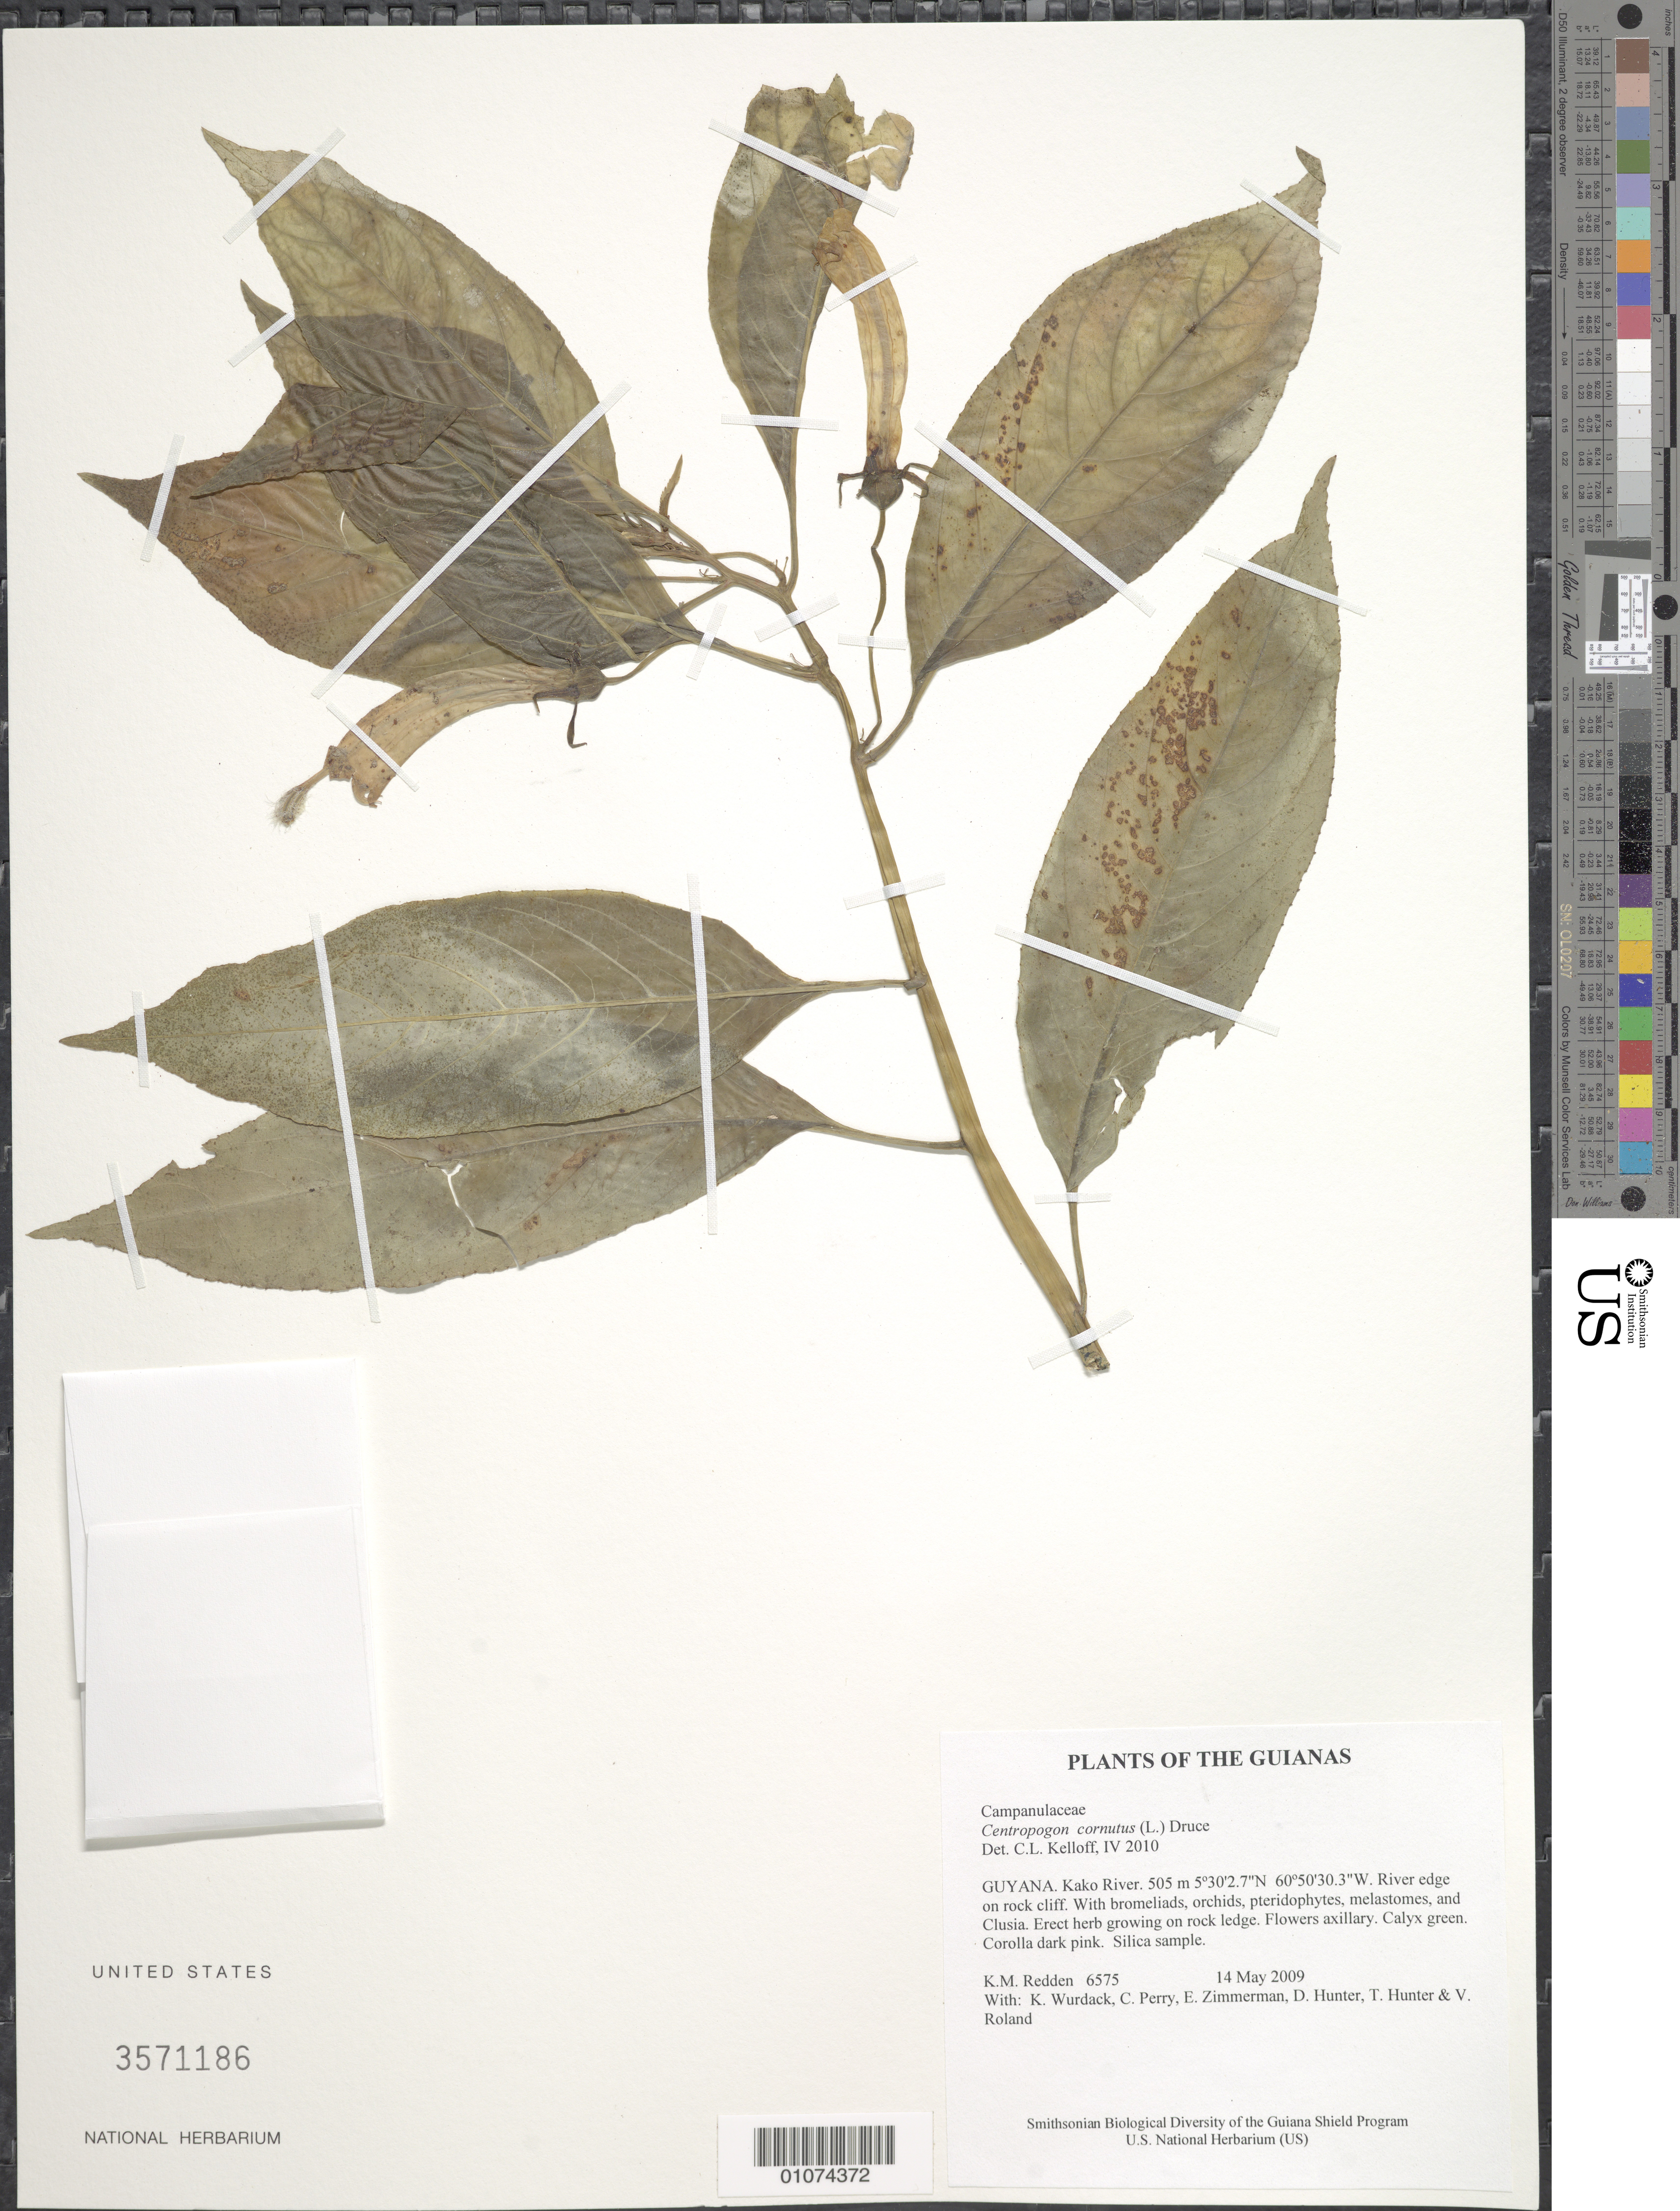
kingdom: Plantae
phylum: Tracheophyta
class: Magnoliopsida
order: Asterales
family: Campanulaceae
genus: Centropogon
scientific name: Centropogon cornutus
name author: (L.) Druce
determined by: Kelloff, Carol L., (US), Smithsonian Institution - National Museum of Natural History (UNITED STATES)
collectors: K. M. Redden, K. Wurdack, C. Perry, E. Zimmerman, D. Hunter, T. Hunter & V. Roland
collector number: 6575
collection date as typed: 14 May 2009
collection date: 2009-05-14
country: Guyana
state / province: Cuyuni-Mazaruni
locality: Kako River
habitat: River edge on rock cliff. With bromeliads, orchids, pteridophytes, melastomes, and Clusia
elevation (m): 505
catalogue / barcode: US 3571186